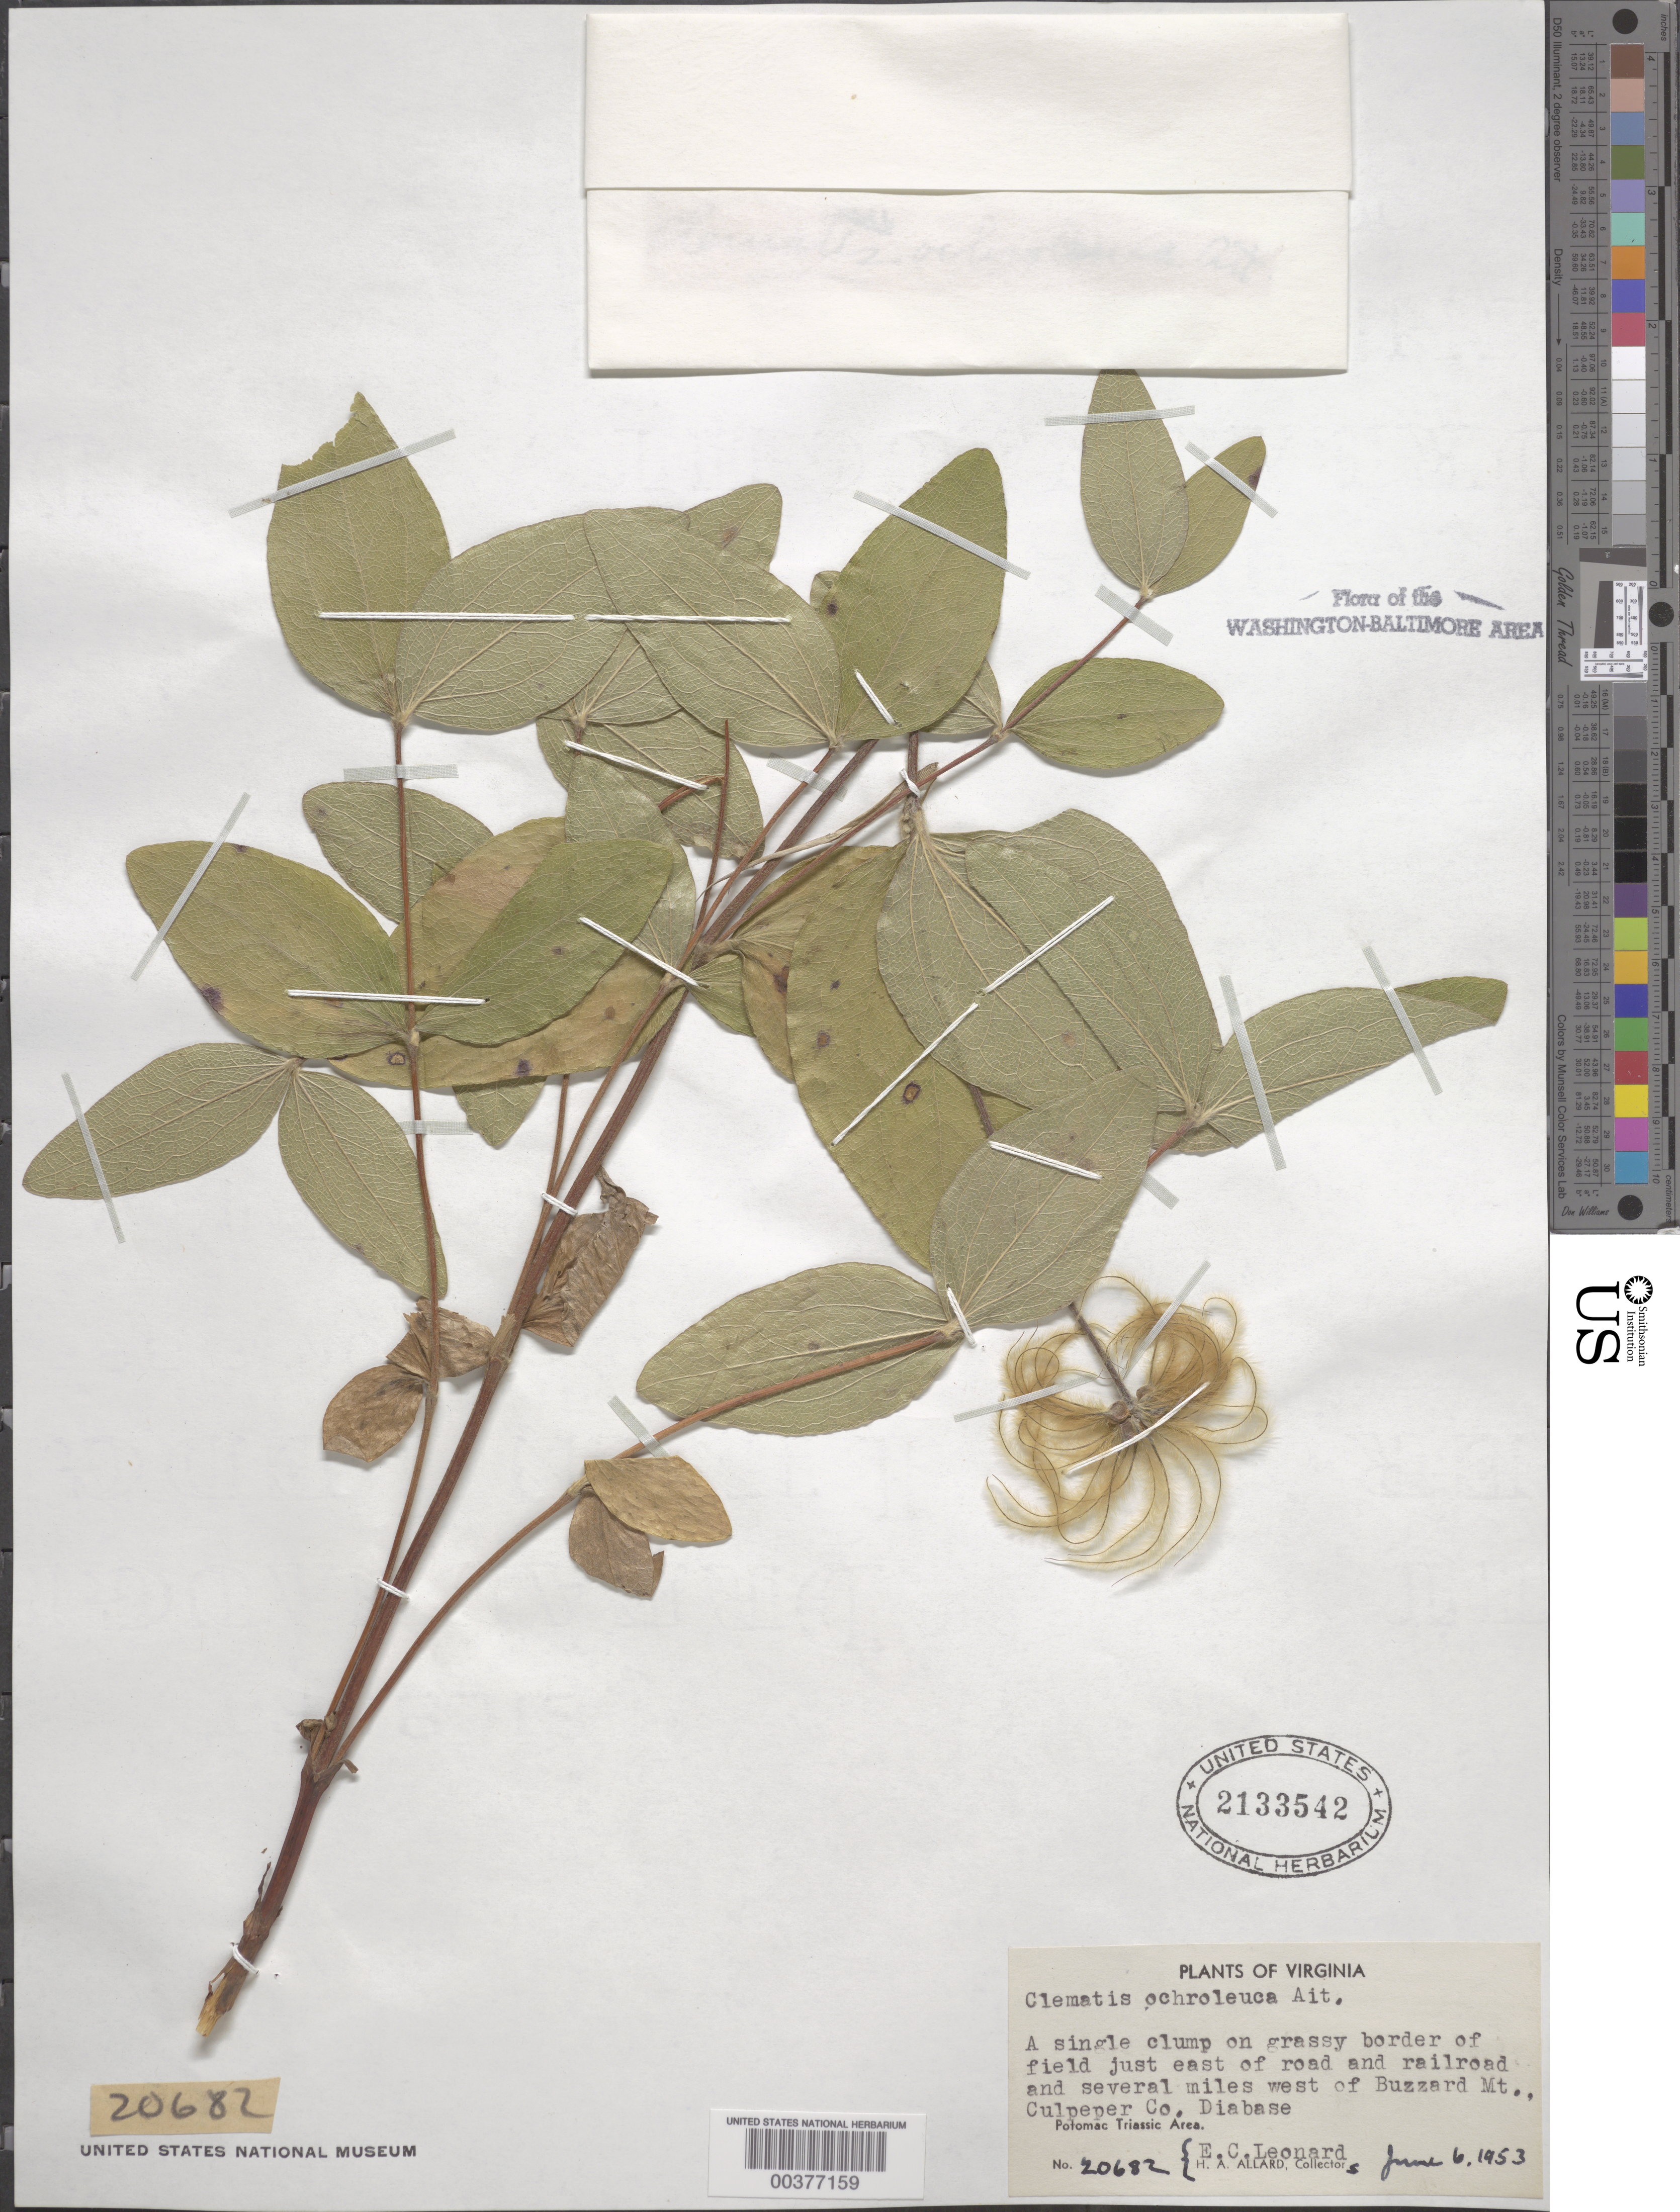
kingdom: Plantae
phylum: Tracheophyta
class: Magnoliopsida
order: Ranunculales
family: Ranunculaceae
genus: Clematis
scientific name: Clematis ochroleuca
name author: Aiton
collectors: E. C. Leonard & H. A. Allard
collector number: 20682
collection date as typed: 06 Jun 1953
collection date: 1953-06-06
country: United States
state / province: Virginia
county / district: Culpeper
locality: West of Buzzard Mountain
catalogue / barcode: US 2133542